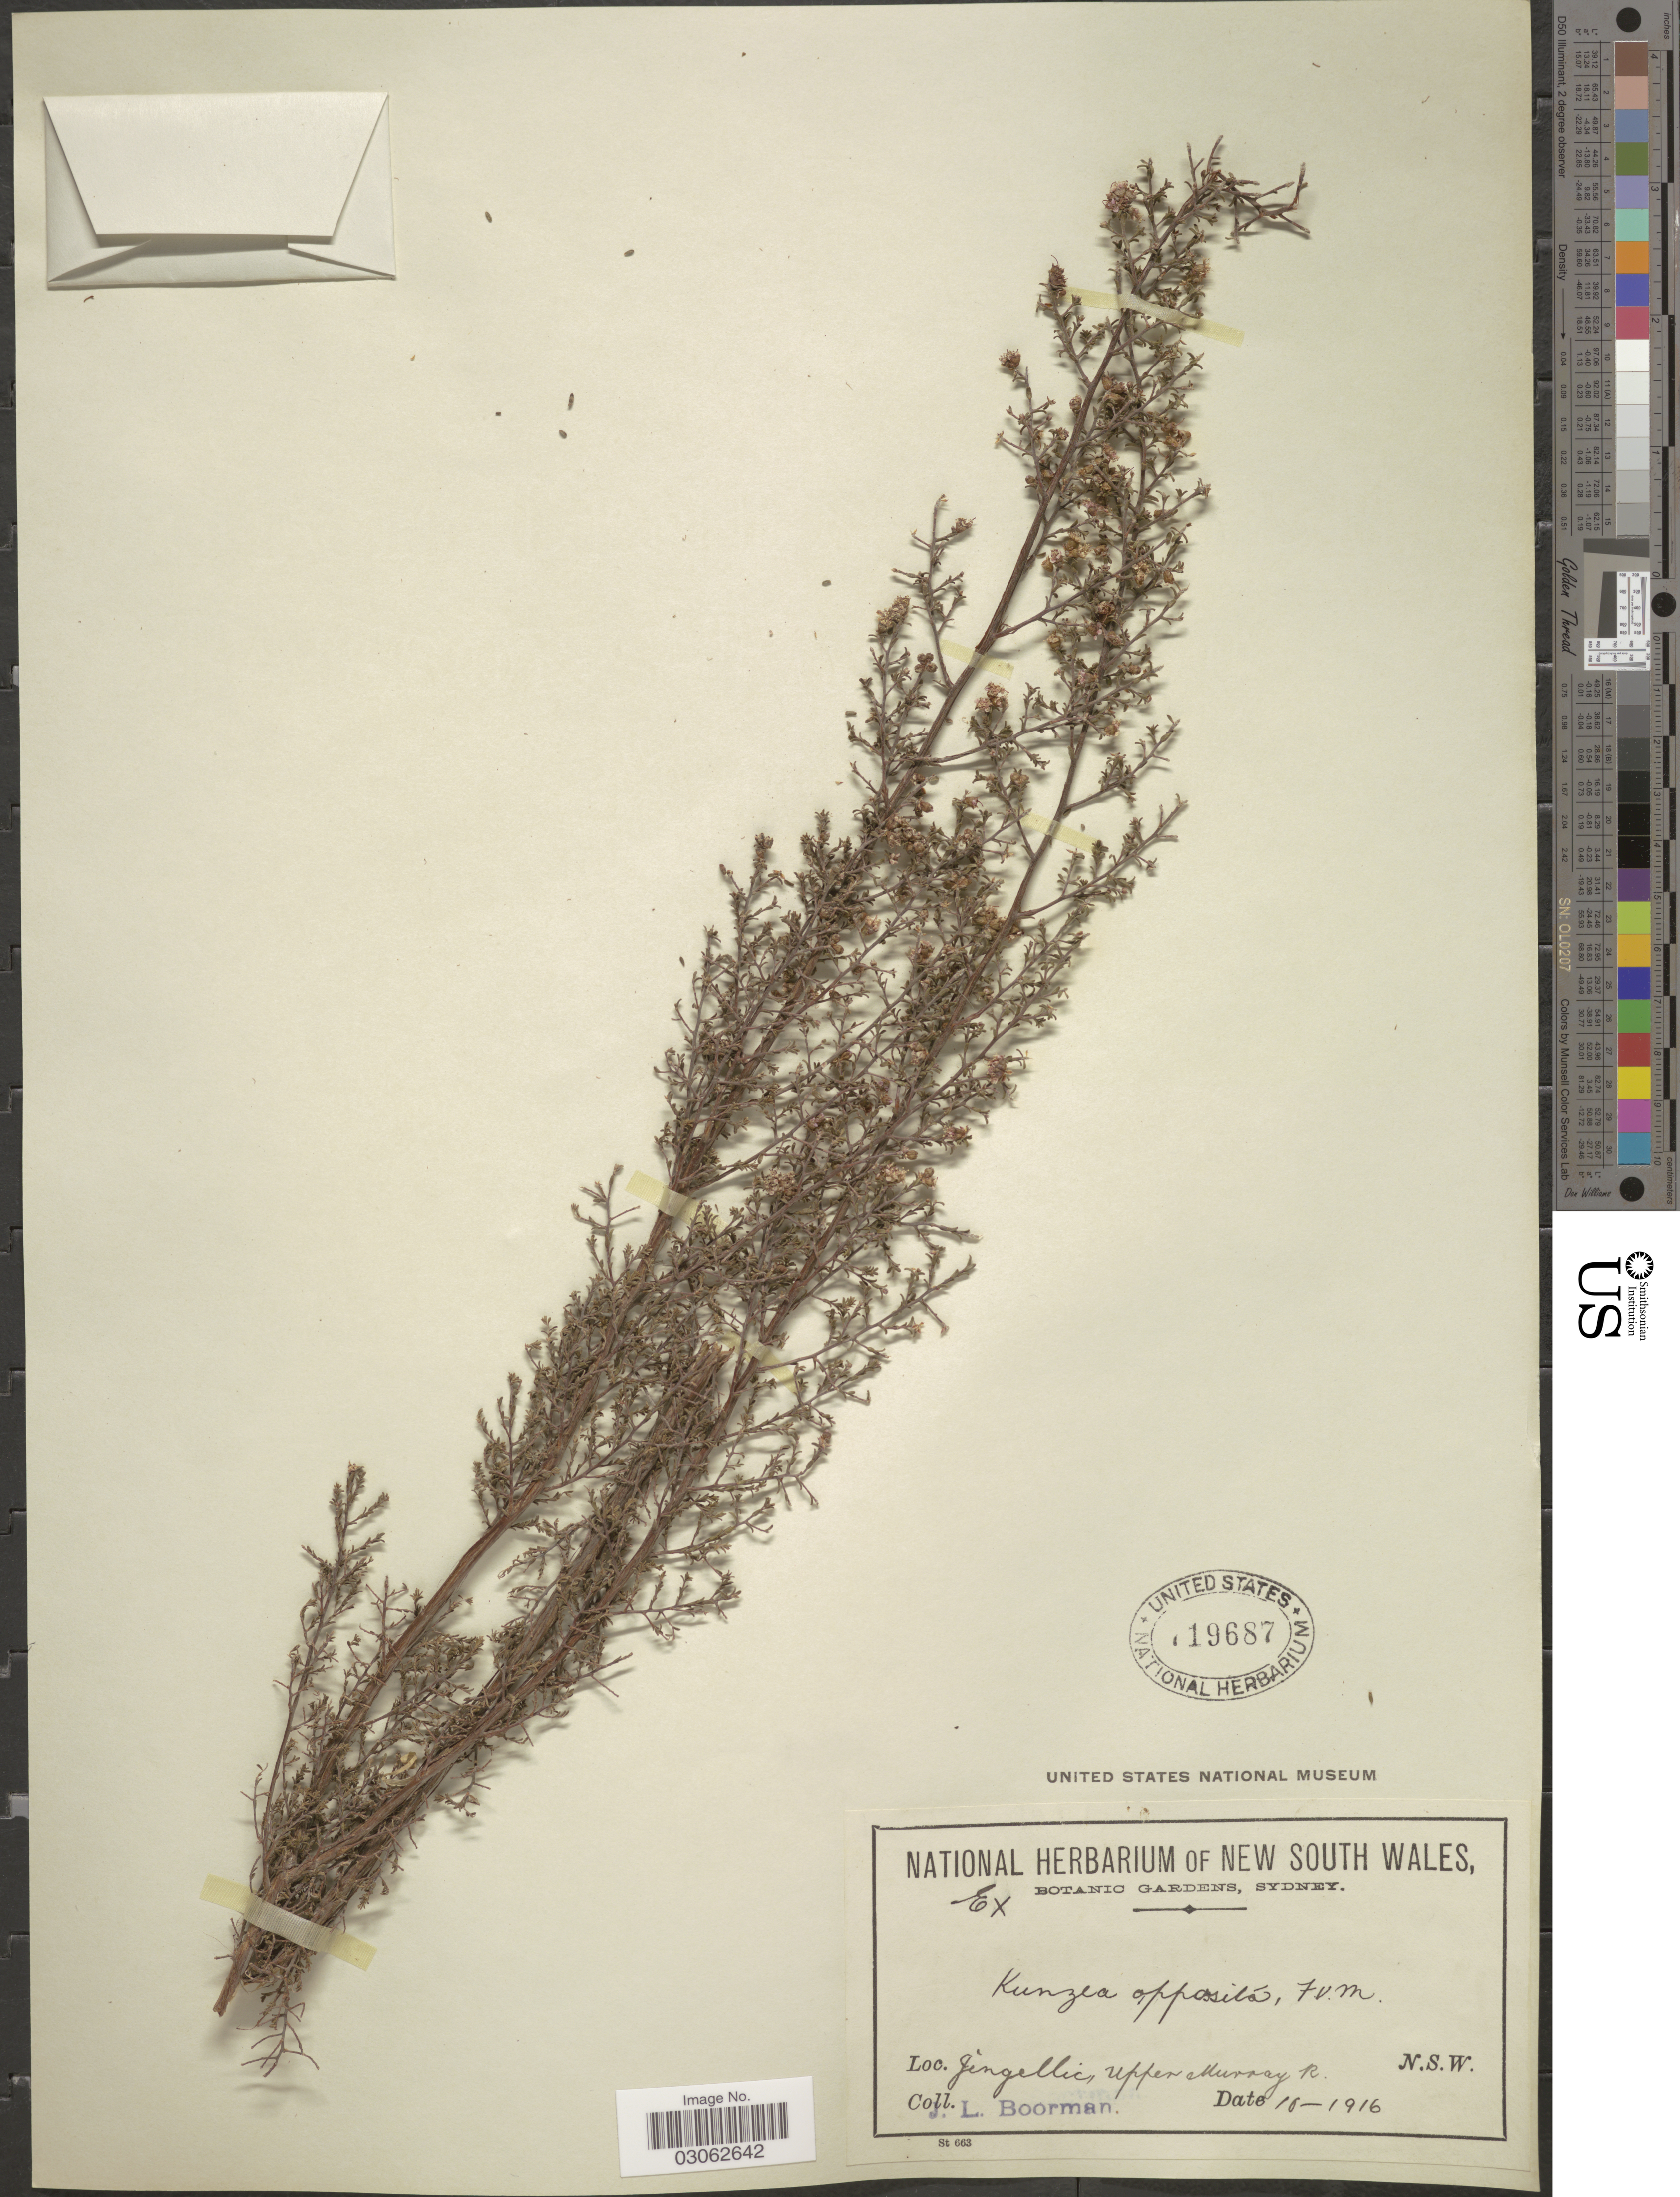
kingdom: Plantae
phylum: Tracheophyta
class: Magnoliopsida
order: Myrtales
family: Myrtaceae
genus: Kunzea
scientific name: Kunzea opposita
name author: F. Muell.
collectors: J. Boorman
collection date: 1916-10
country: Australia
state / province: New South Wales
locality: Jingellic, Upper Murray R. N.S.W.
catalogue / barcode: US 719687